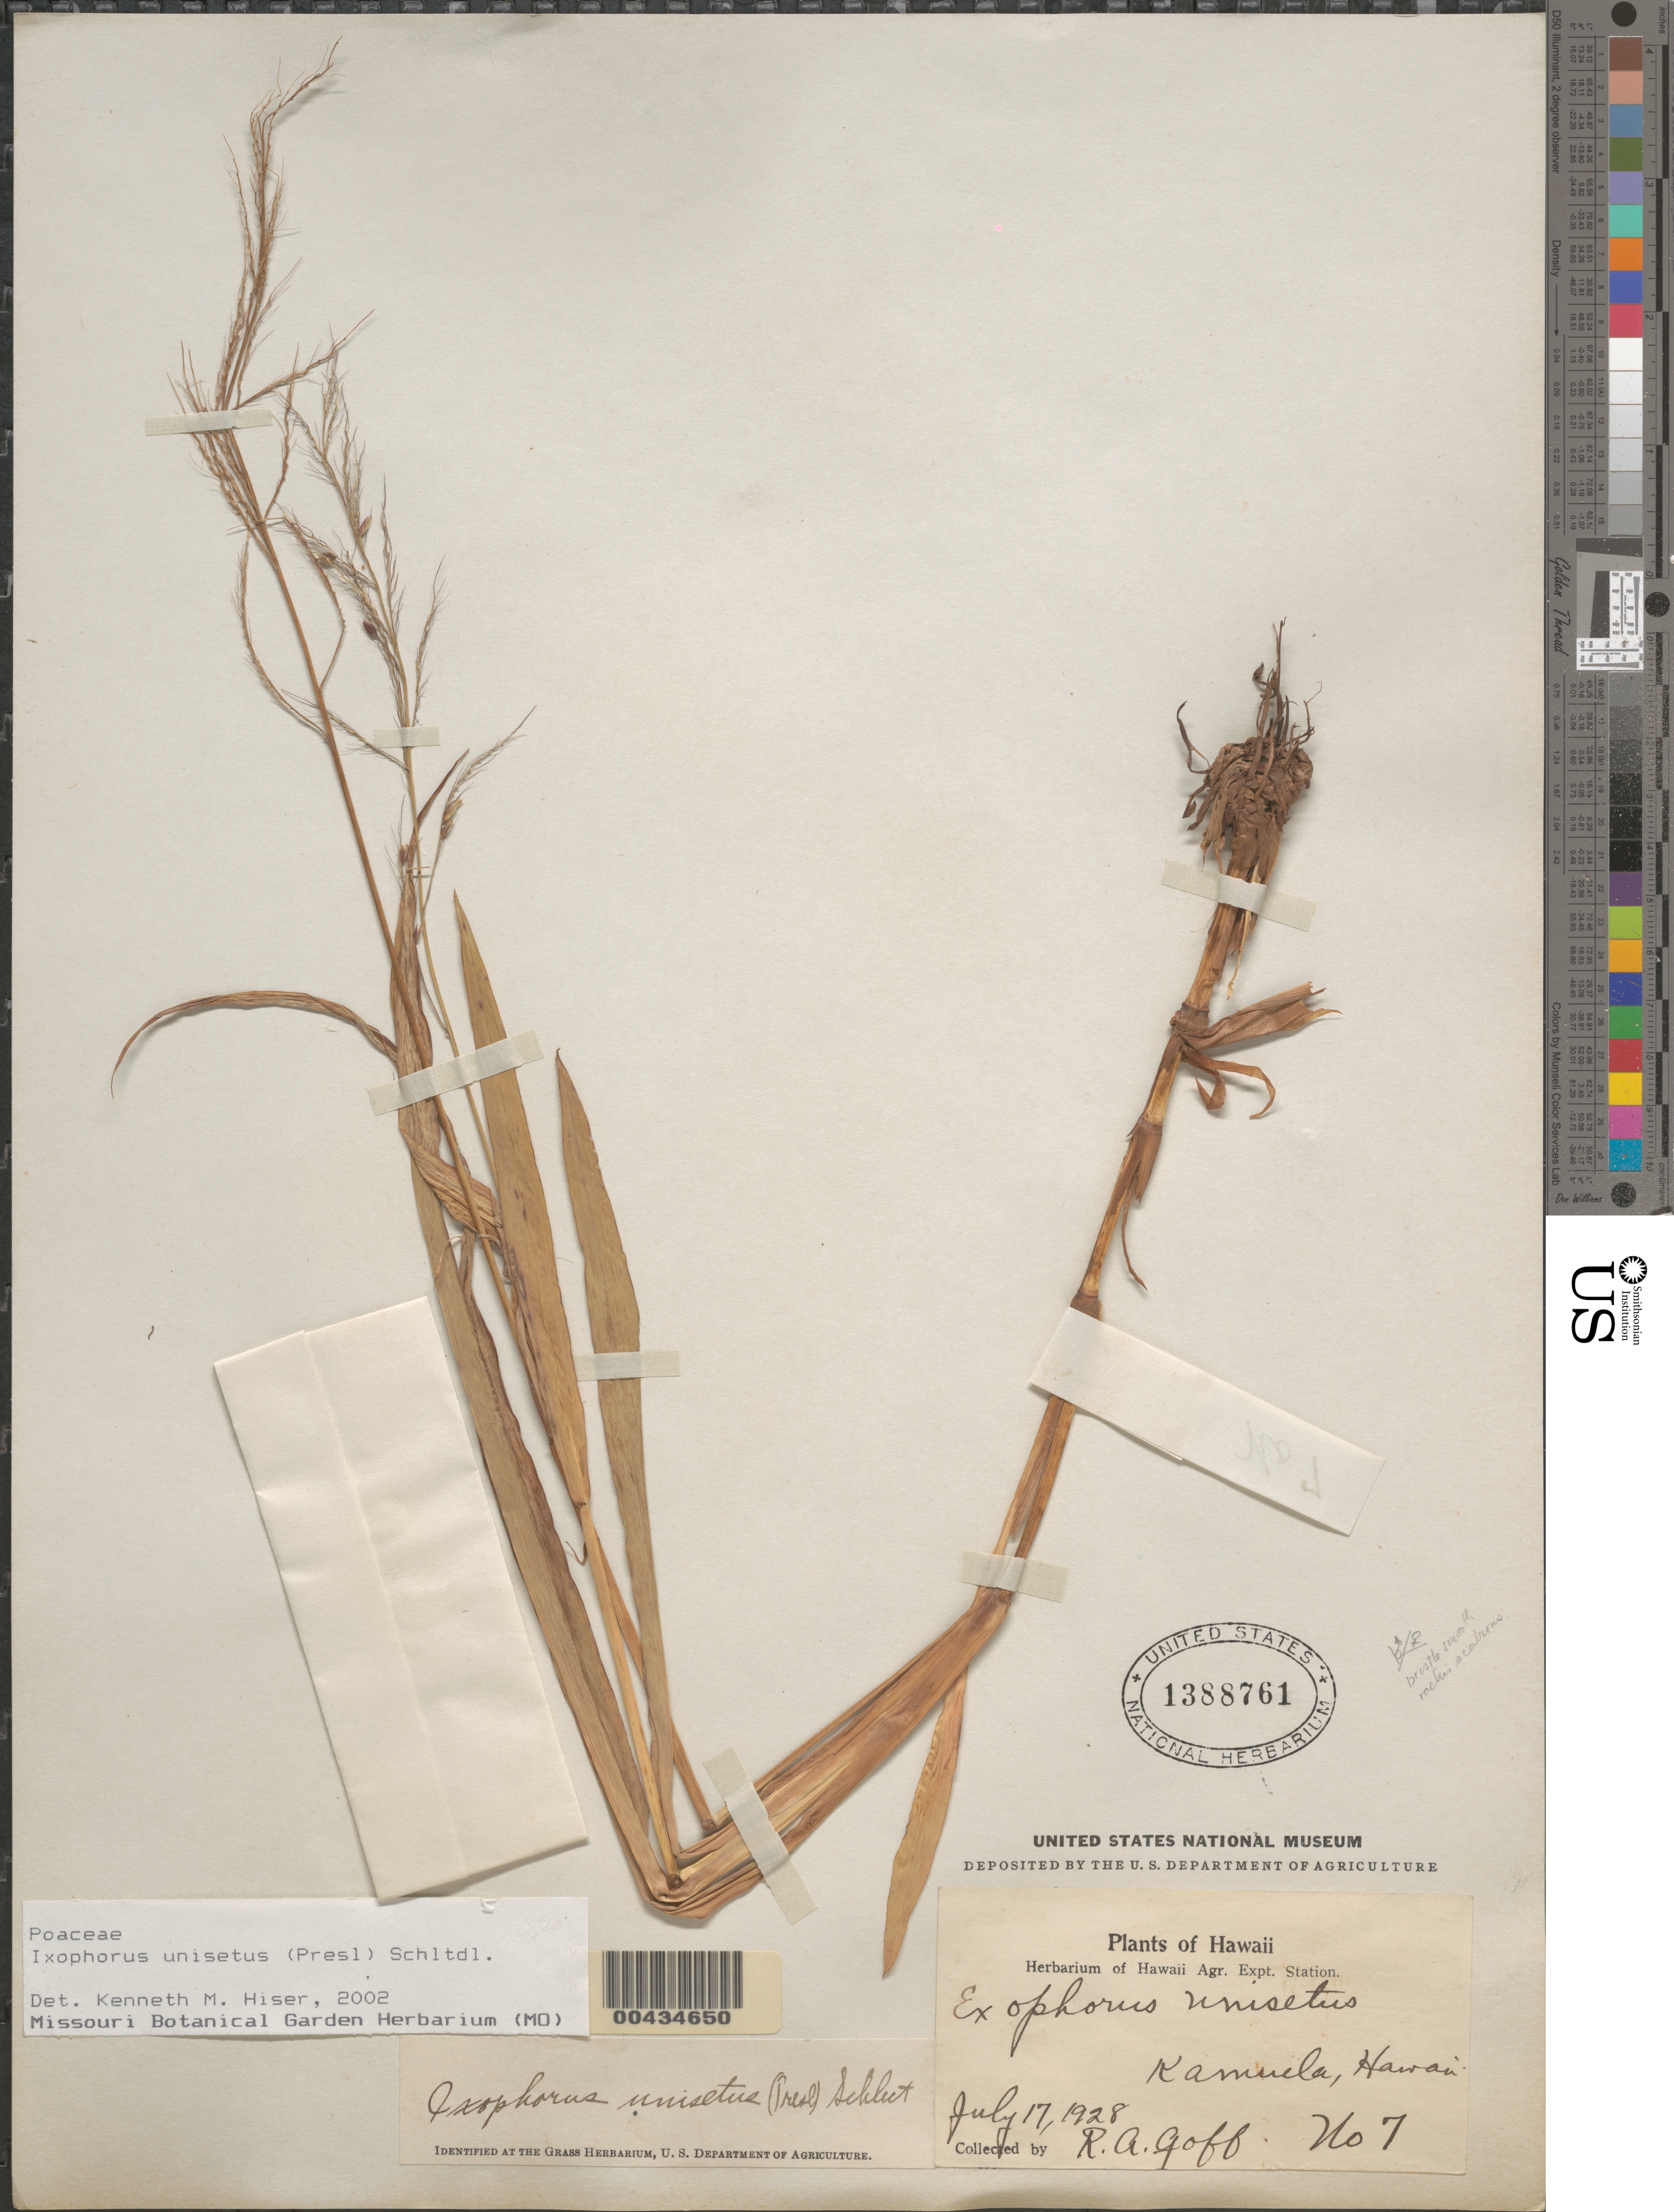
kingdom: Plantae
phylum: Tracheophyta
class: Liliopsida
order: Poales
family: Poaceae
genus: Ixophorus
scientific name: Ixophorus unisetus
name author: (J. Presl) Schltdl.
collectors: R. Goff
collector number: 7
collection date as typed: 17 Jul 1928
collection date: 1928-07-17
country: United States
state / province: Hawaii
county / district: Hawaii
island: Hawaii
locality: Kamuela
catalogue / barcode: US 1388761